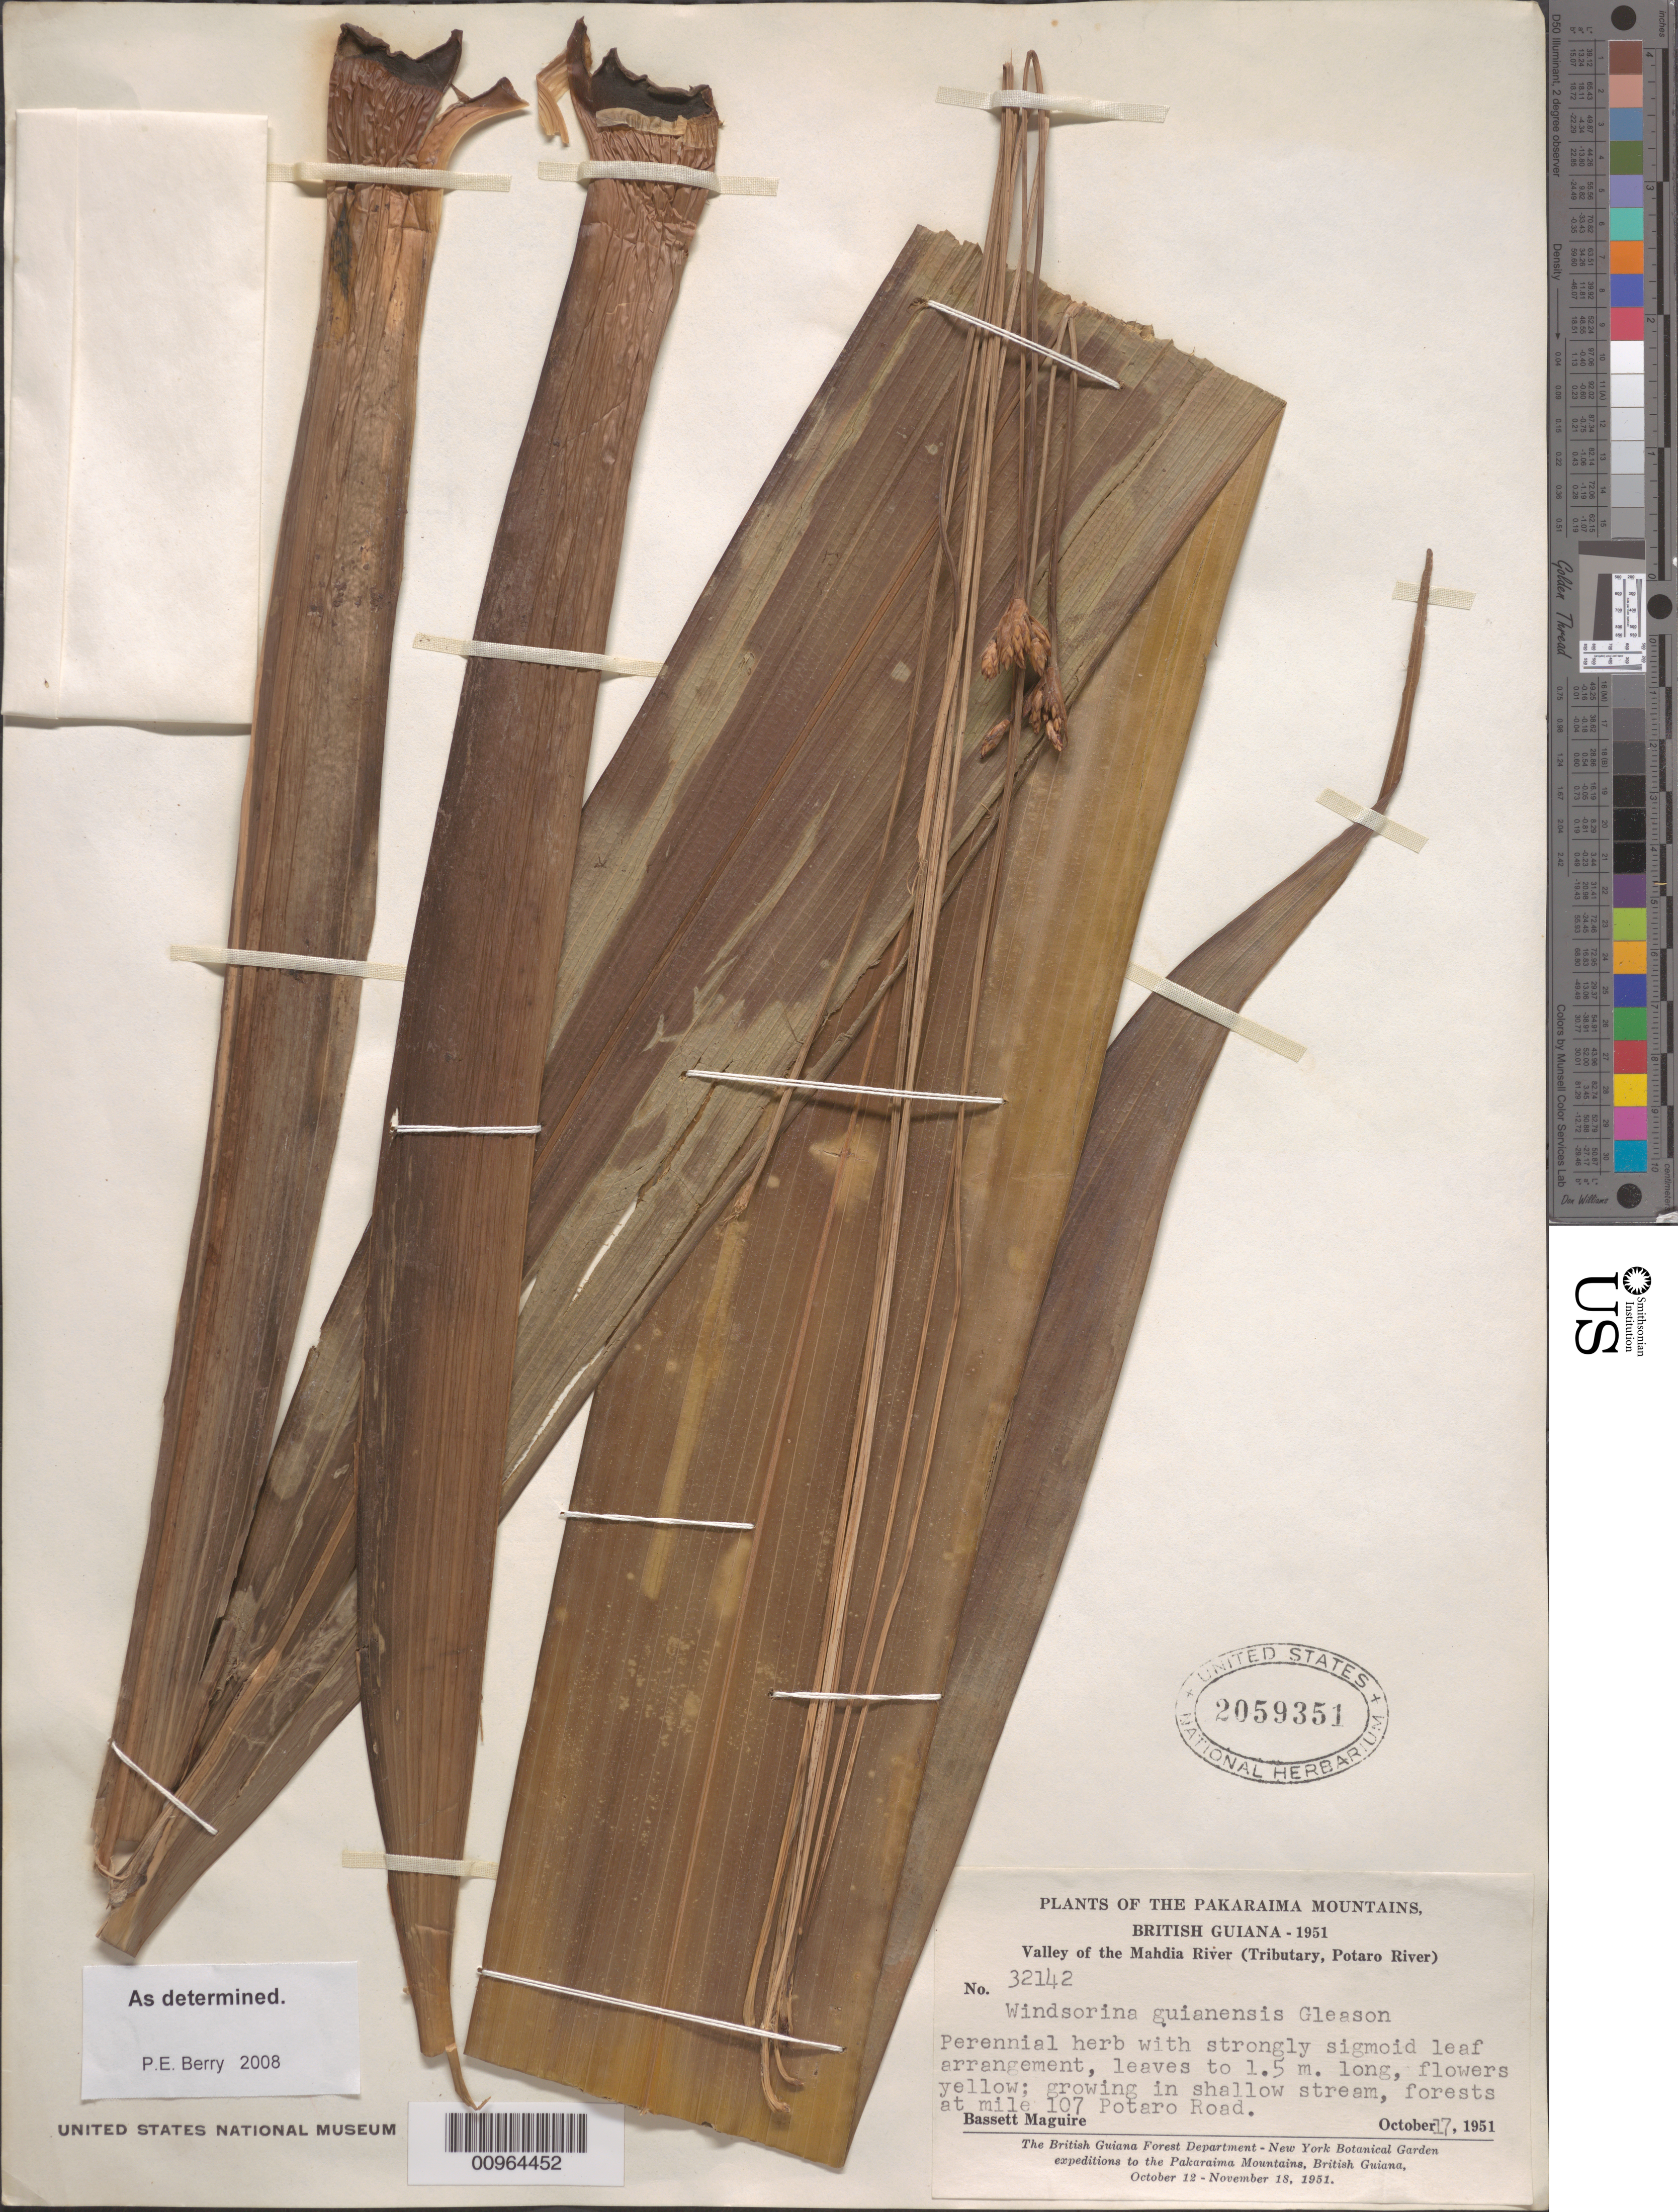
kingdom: Plantae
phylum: Tracheophyta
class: Liliopsida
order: Poales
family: Rapateaceae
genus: Windsorina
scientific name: Windsorina guianensis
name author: Gleason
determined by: Berry, P. E., (WIS), University of Wisconsin - Madison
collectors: B. Maguire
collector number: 32142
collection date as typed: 17-Oct-51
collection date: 1951-10-17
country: Guyana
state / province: Potaro-Siparuni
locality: Bartica-Potaro Road, mile 107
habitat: Shallow stream, forests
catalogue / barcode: US 2059351